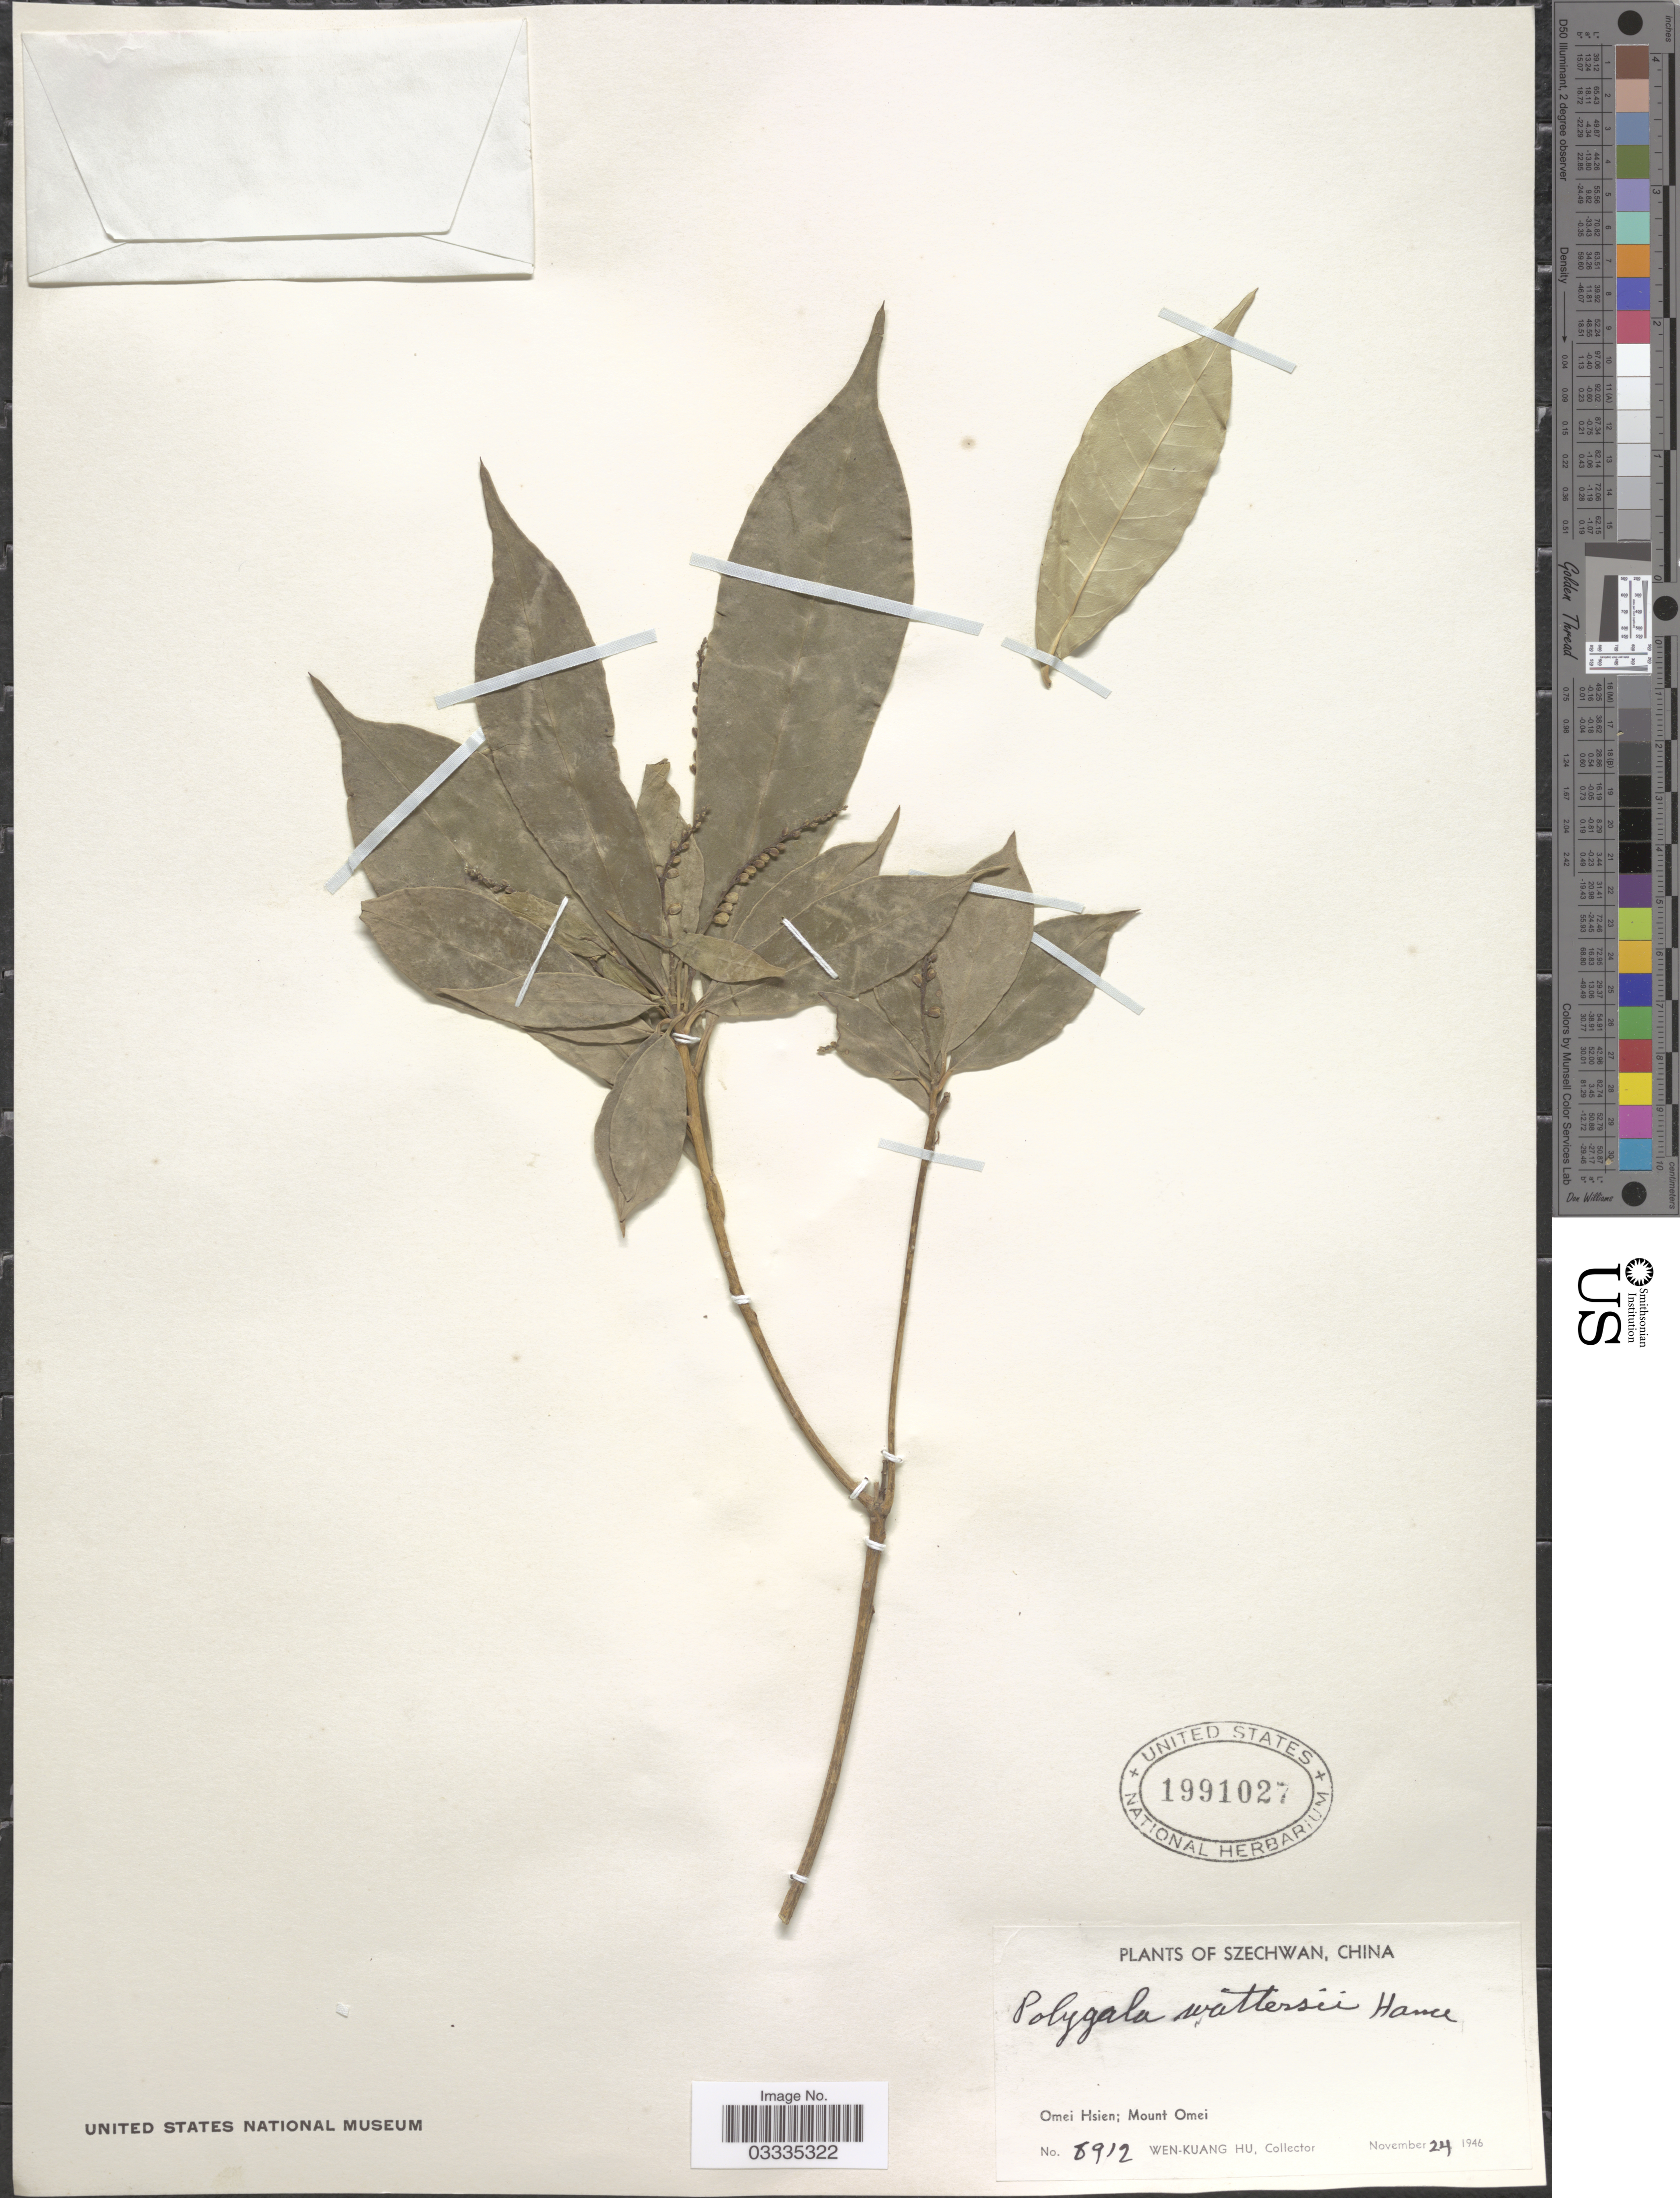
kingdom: Plantae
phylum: Tracheophyta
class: Magnoliopsida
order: Fabales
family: Polygalaceae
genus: Polygala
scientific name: Polygala wattersii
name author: Hance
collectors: W. K. Hu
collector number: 8912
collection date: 1946-11-24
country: China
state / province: Sichuan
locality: Szechwan. Omei Hsien; Mount Omei.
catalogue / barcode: US 1991027